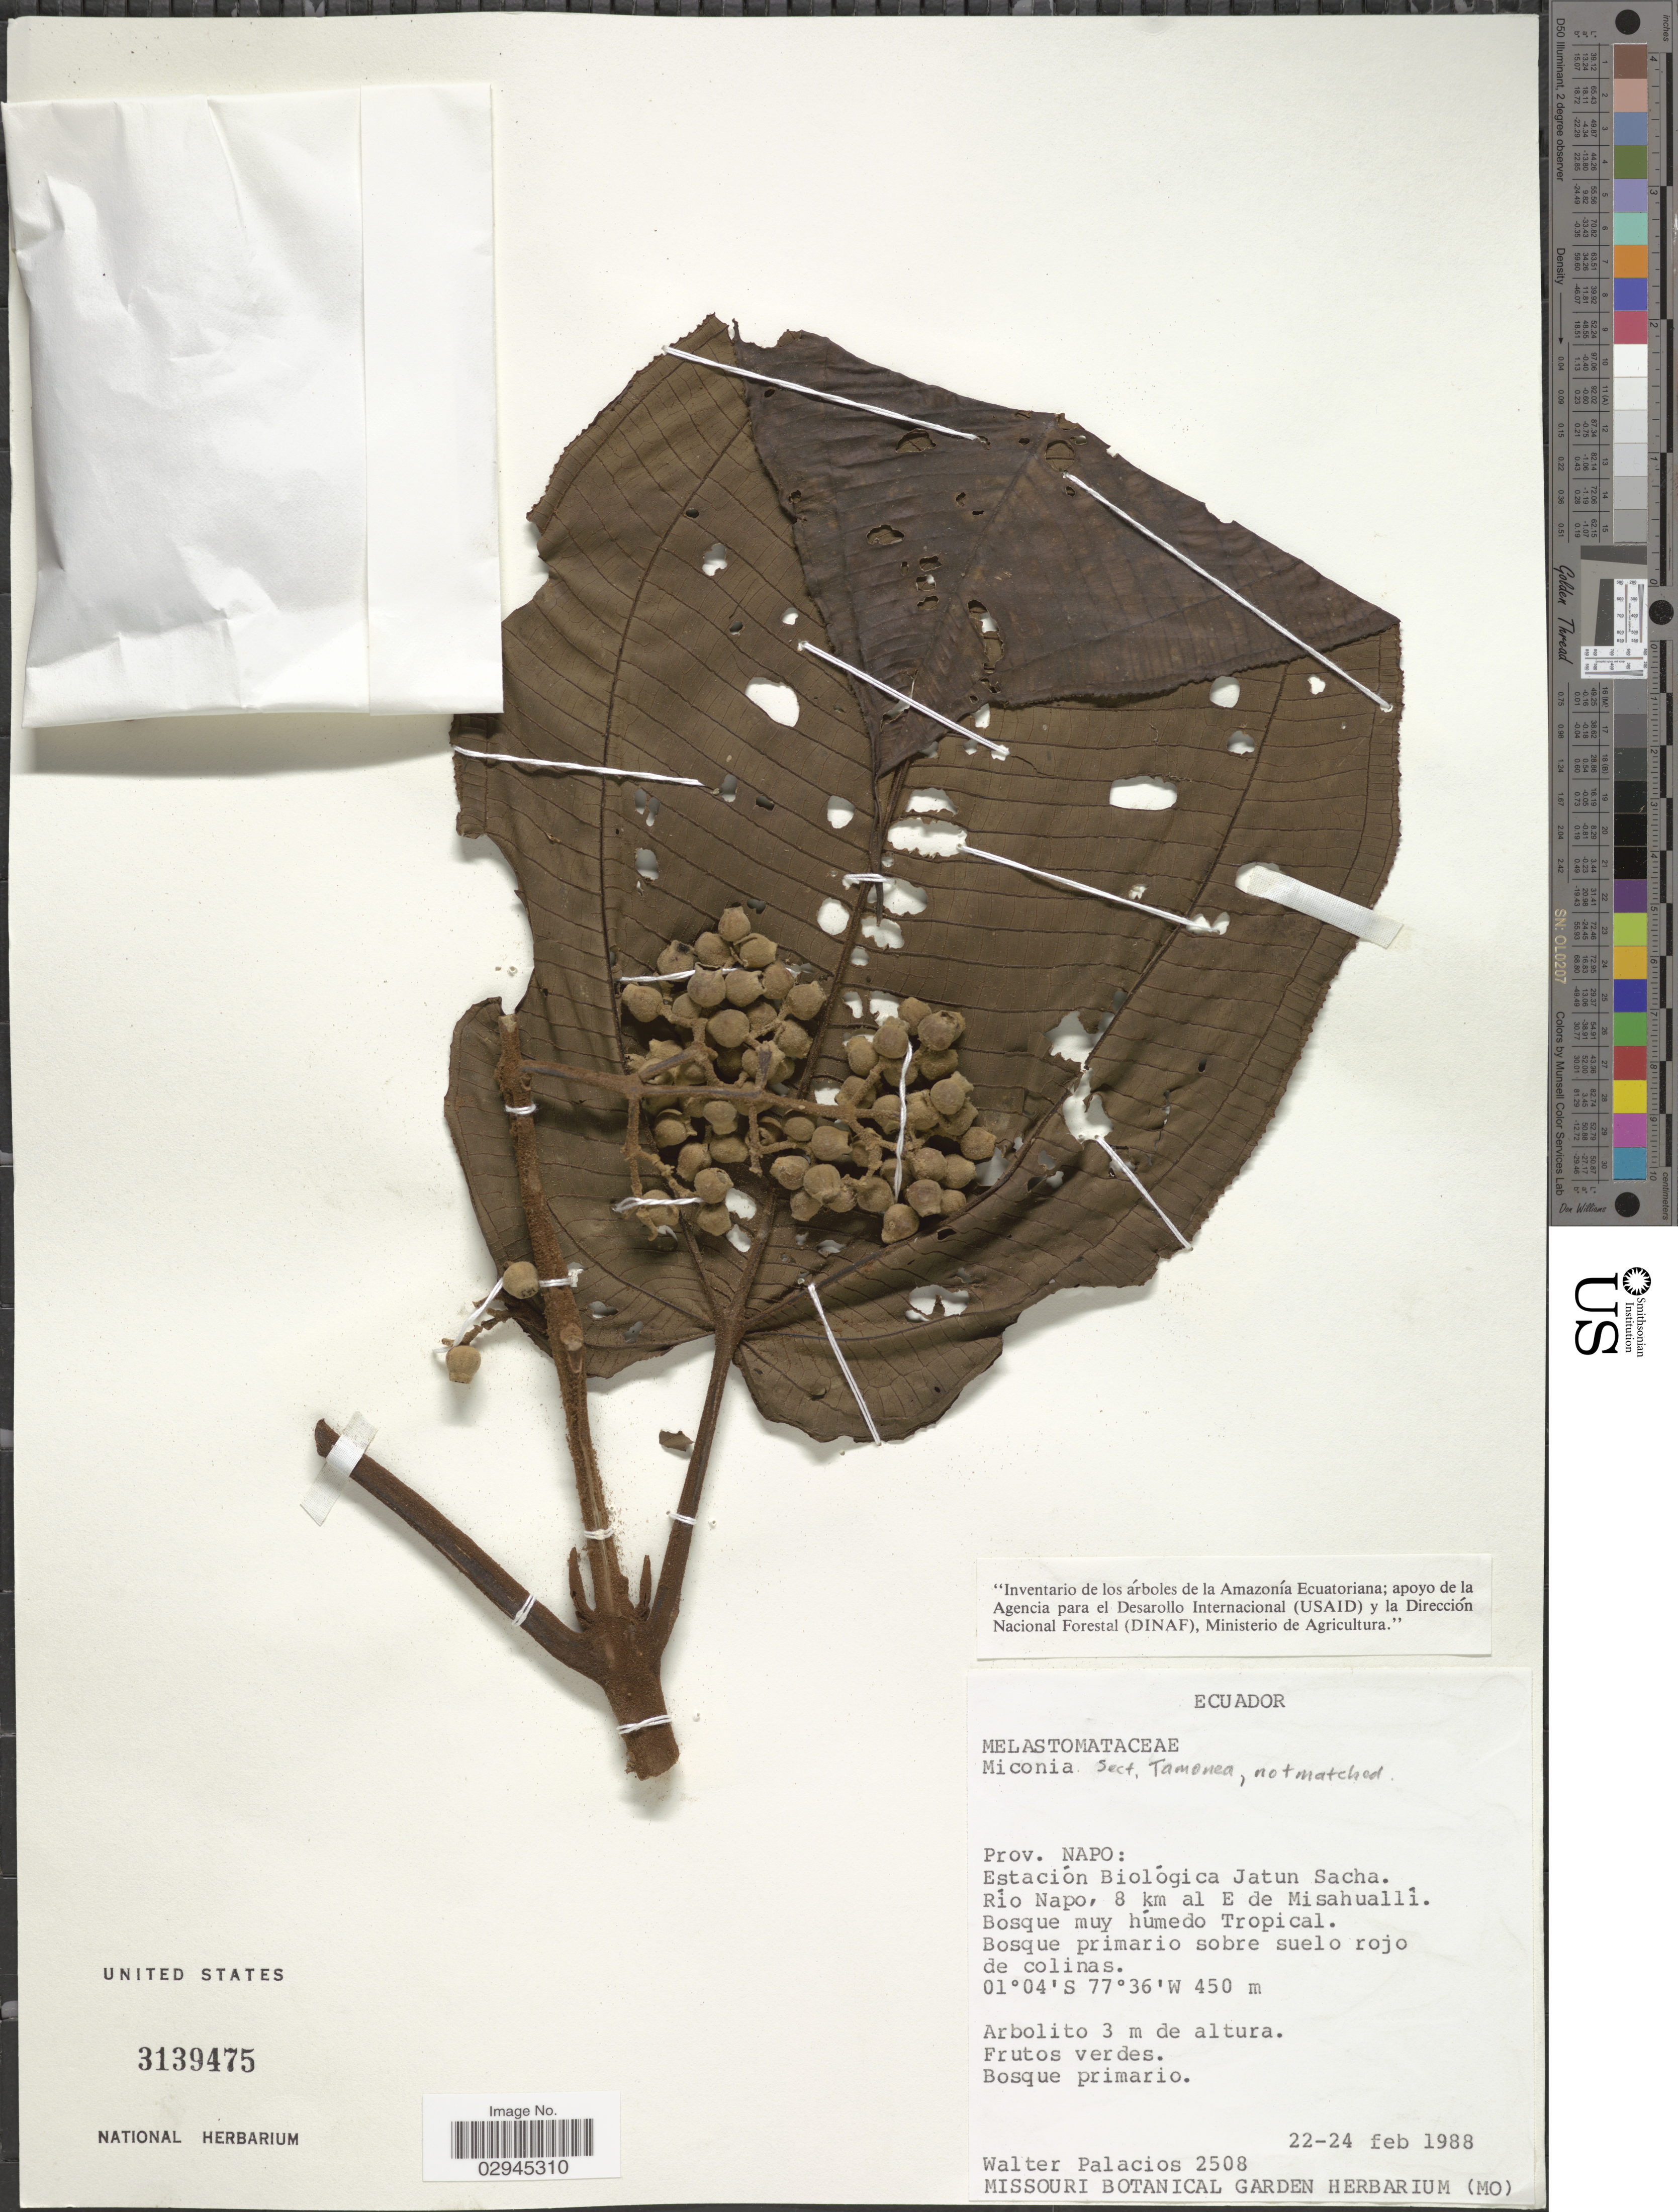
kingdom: Plantae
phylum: Tracheophyta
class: Magnoliopsida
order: Myrtales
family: Melastomataceae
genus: Miconia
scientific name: Miconia sp.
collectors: W. Palacios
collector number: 2508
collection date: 1988-02-22/1988-02-24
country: Ecuador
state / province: Napo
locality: Estación Biológica Jatun Sacha. Río Napo, 8 km al E de Misahualli.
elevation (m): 450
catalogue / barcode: US 3139475